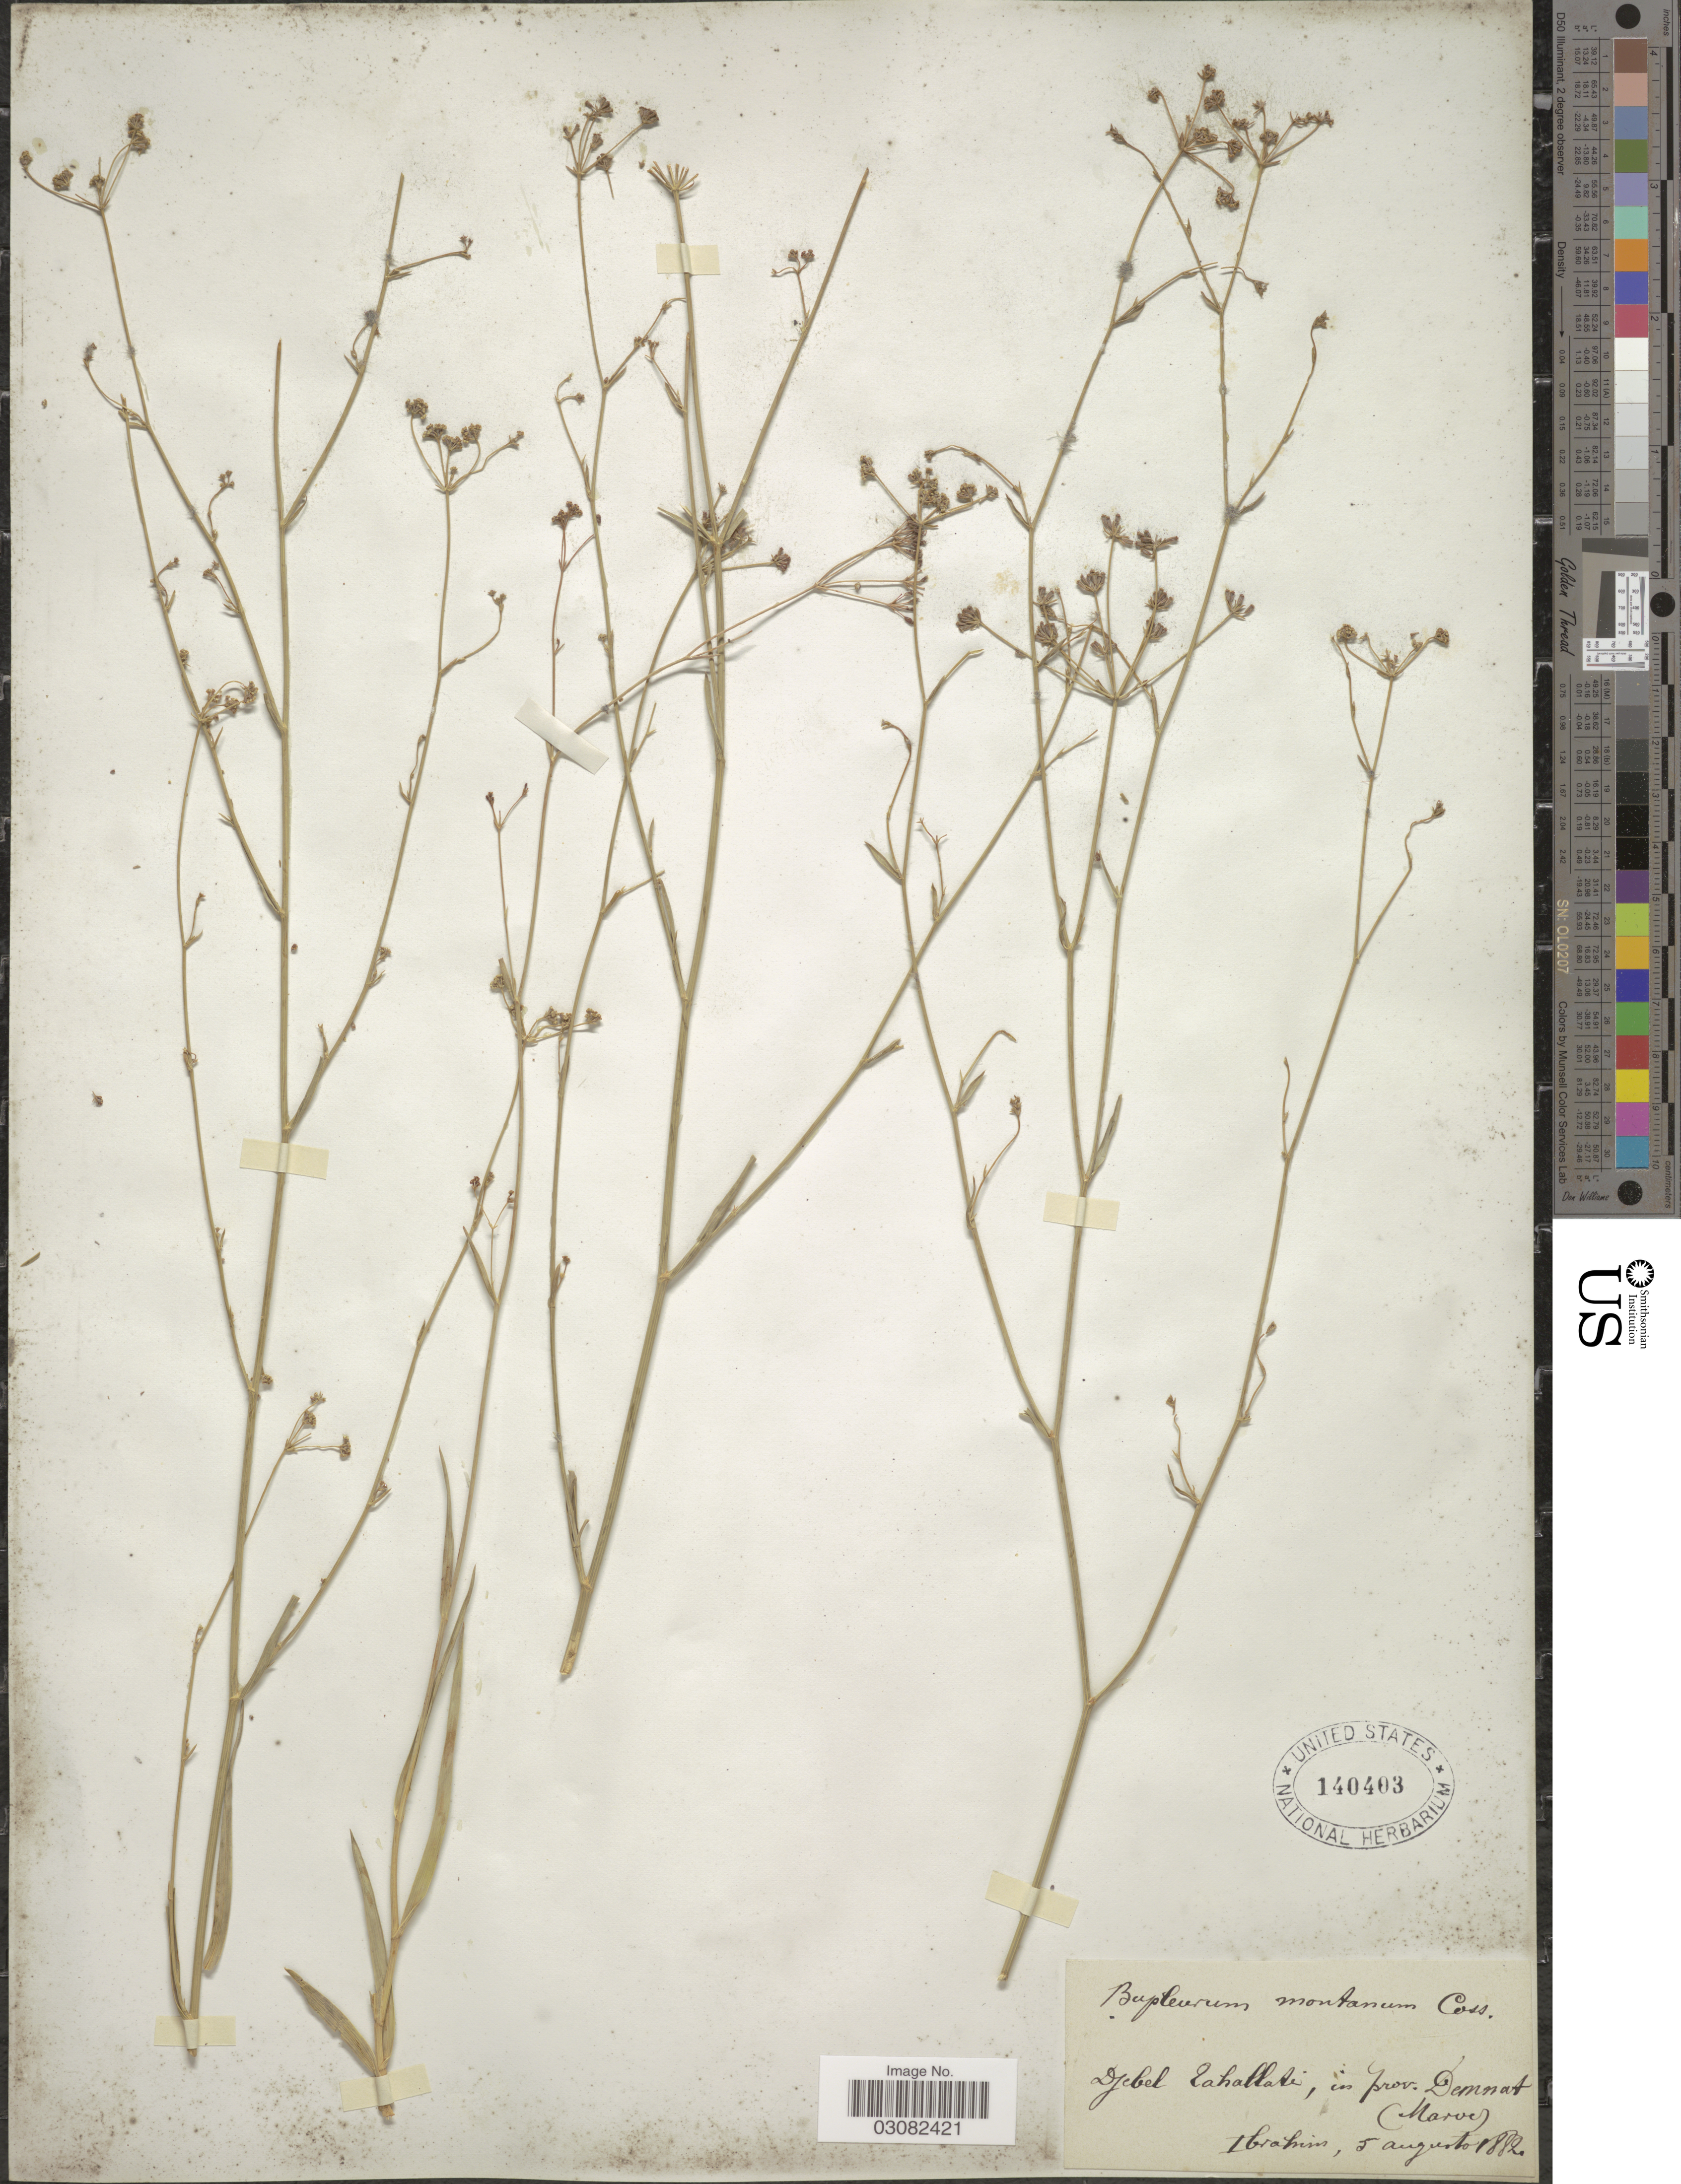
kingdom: Plantae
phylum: Tracheophyta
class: Magnoliopsida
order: Apiales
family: Apiaceae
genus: Bupleurum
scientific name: Bupleurum montanum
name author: Coss. & Durieu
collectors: -. Ibrahim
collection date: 1882-08-05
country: Morocco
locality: Djebel Tahallati, in prov. Demnat.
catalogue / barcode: US 140403